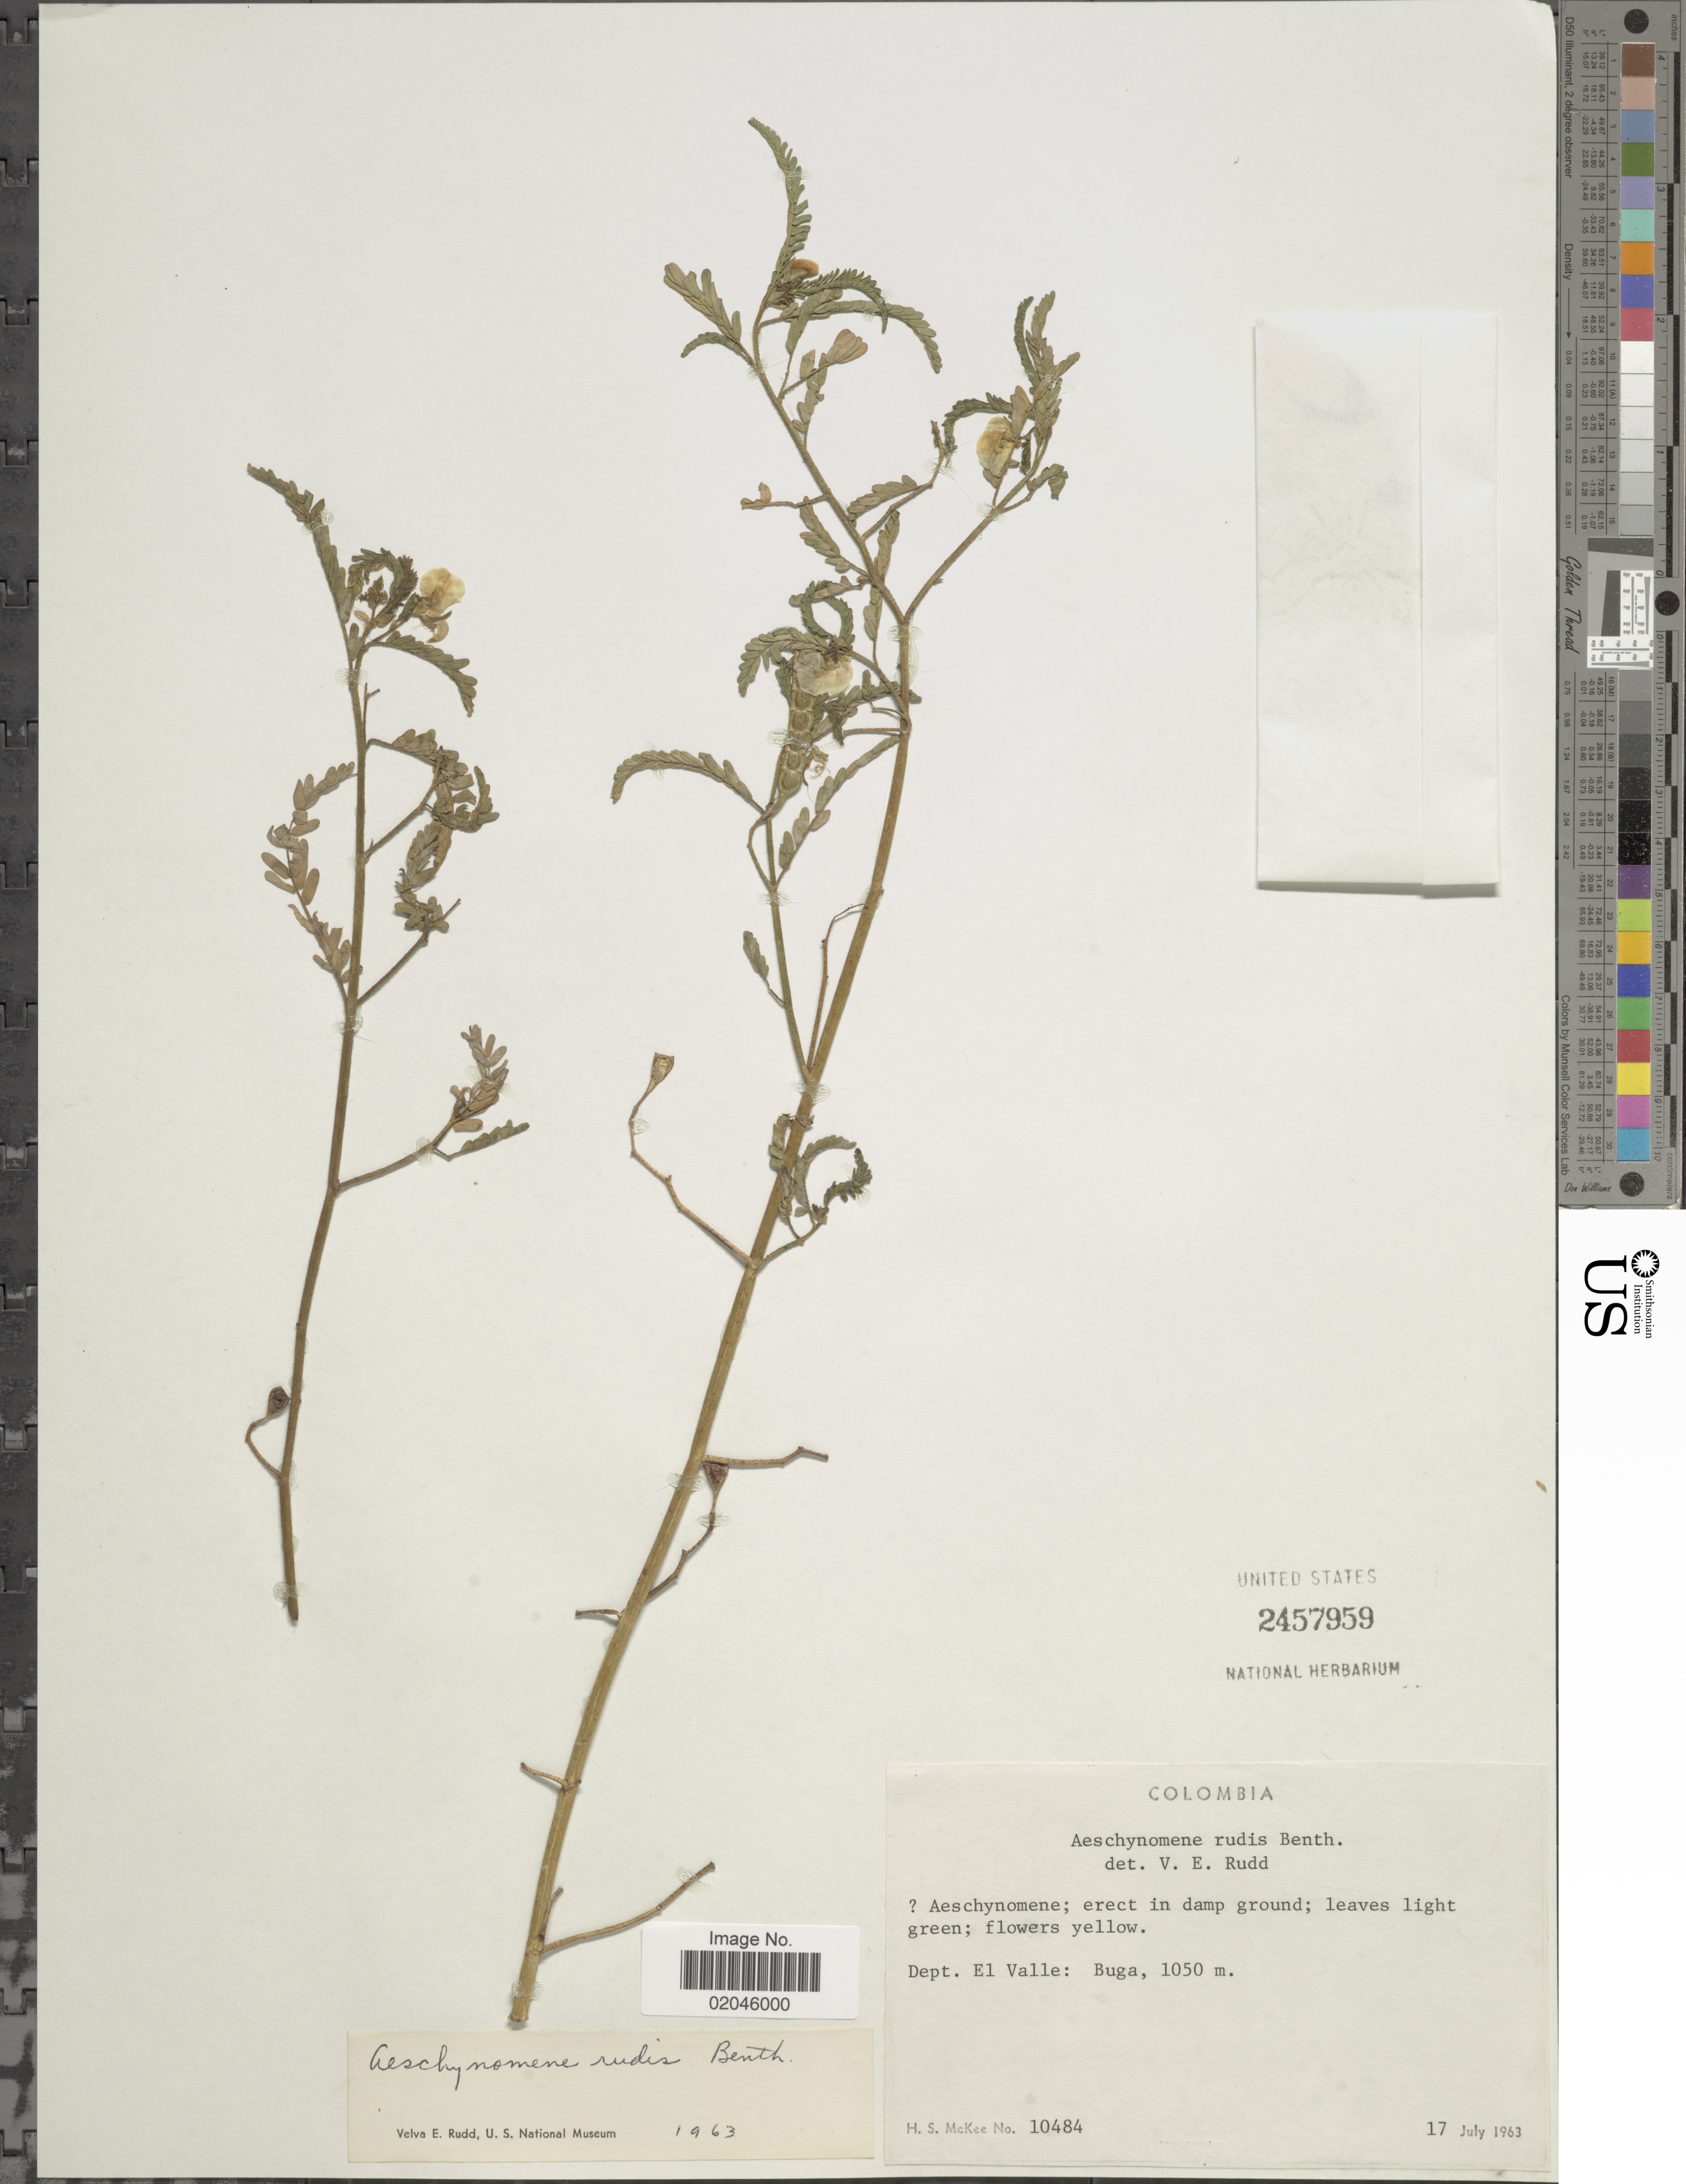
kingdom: Plantae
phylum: Tracheophyta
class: Magnoliopsida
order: Fabales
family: Fabaceae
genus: Aeschynomene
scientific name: Aeschynomene rudis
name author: Benth.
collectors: H. S. McKee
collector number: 10484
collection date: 1963-07-17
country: Colombia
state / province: Valle del Cauca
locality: Dept. El Valle, Buga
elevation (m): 1050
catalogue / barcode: US 2457959